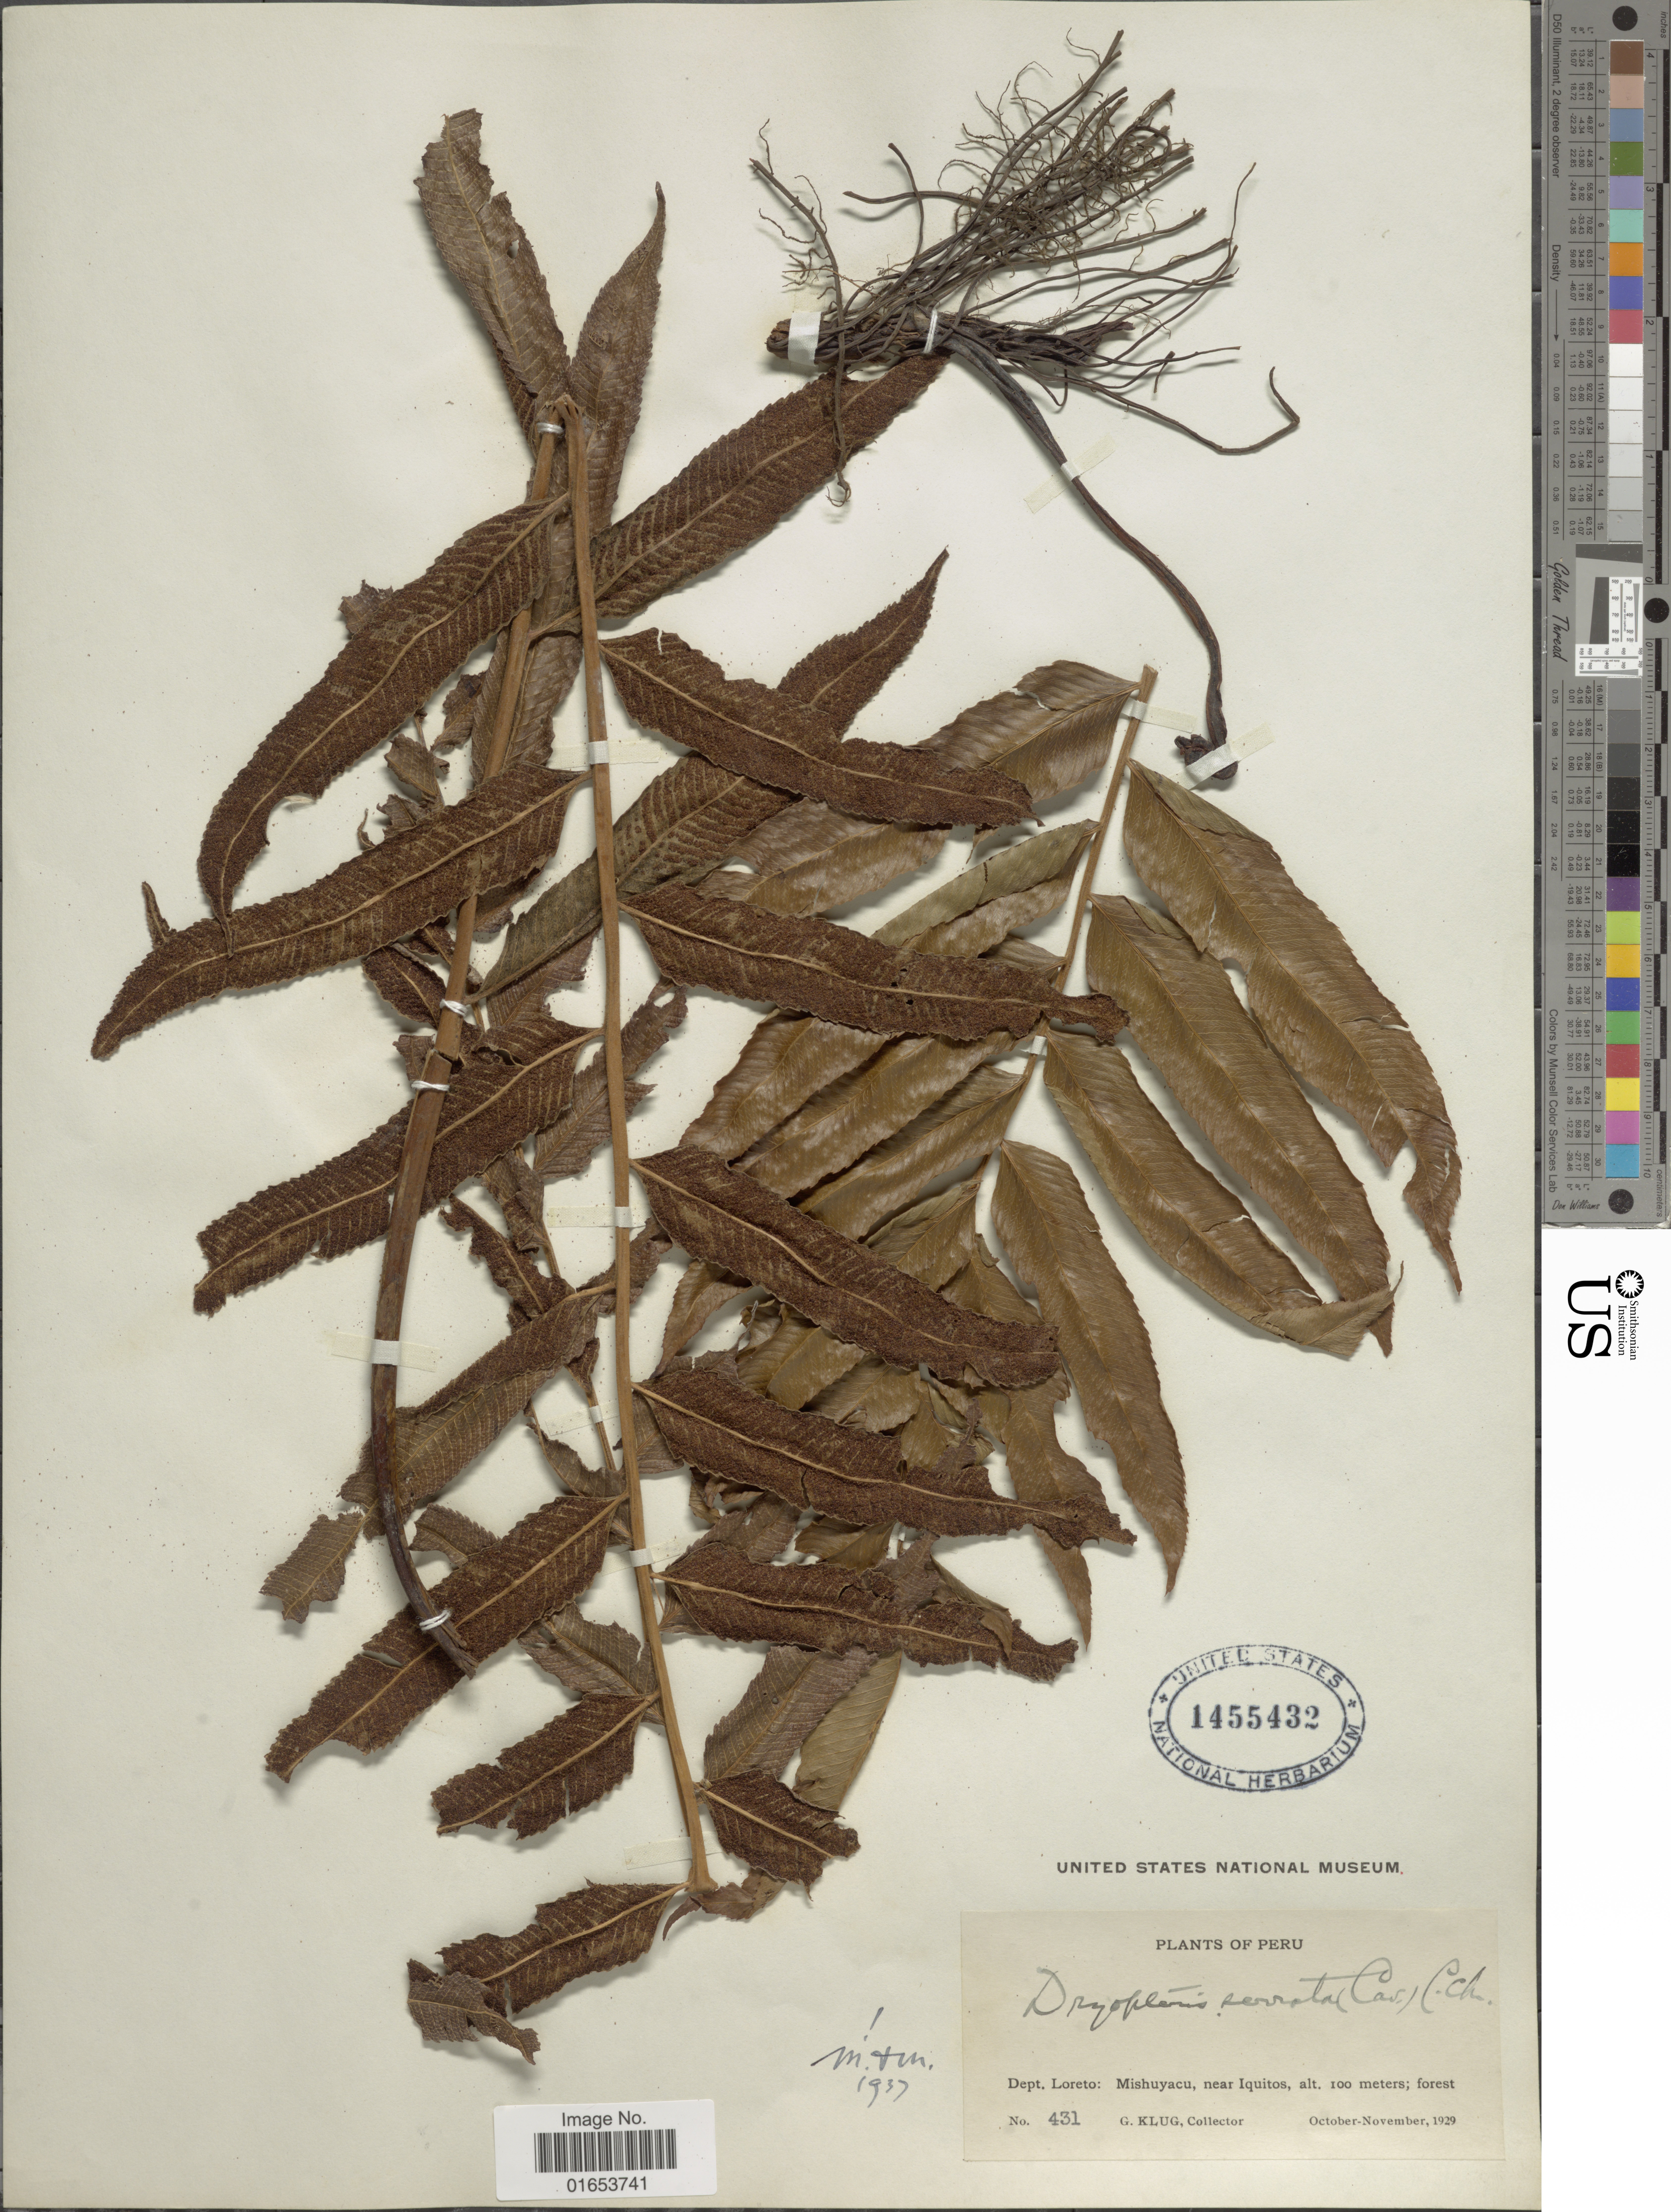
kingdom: Plantae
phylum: Tracheophyta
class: Polypodiopsida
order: Polypodiales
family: Thelypteridaceae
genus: Meniscium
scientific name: Meniscium serratum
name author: Cav.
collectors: G. Klug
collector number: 431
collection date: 1929-10/1929-11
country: Peru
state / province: Loreto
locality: Mishuyacu, near Iquitos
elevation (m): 100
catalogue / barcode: US 1455432